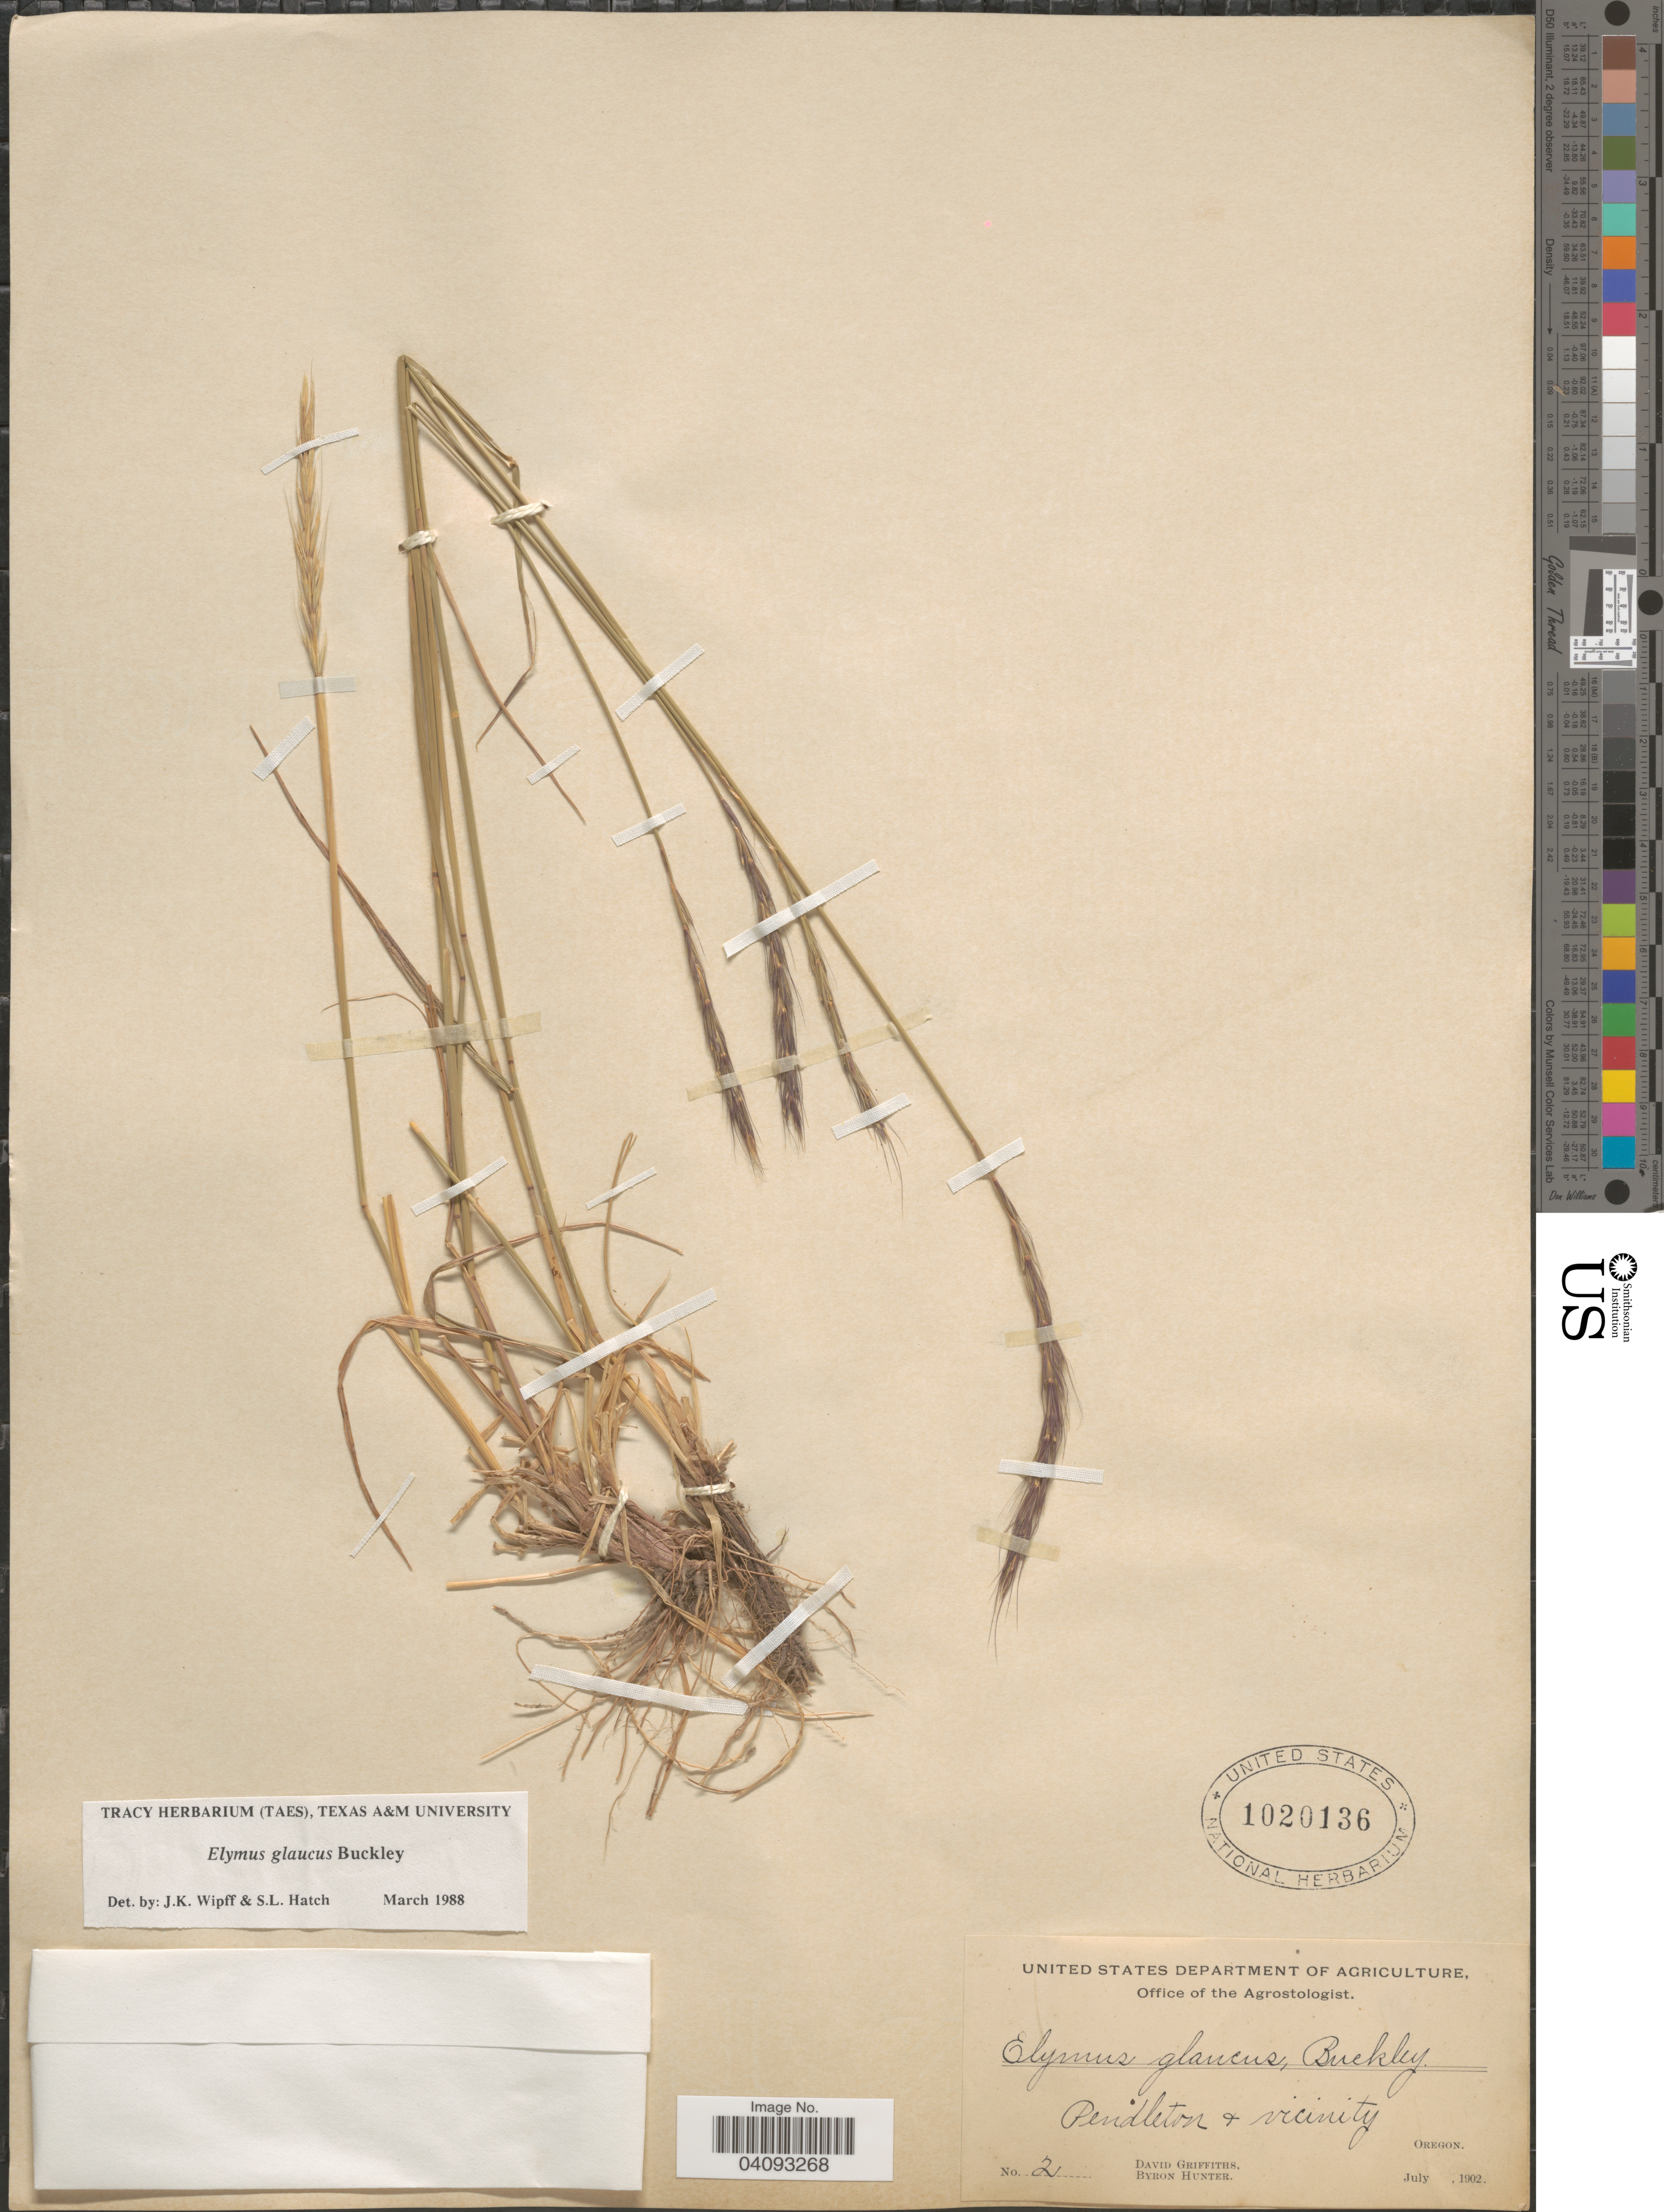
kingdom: Plantae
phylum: Tracheophyta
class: Liliopsida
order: Poales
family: Poaceae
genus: Elymus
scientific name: Elymus glaucus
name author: Buckley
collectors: D. Griffiths & B. Hunter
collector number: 2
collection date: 1902-07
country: United States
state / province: Oregon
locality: Pendleton & vicinity.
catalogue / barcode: US 1020136